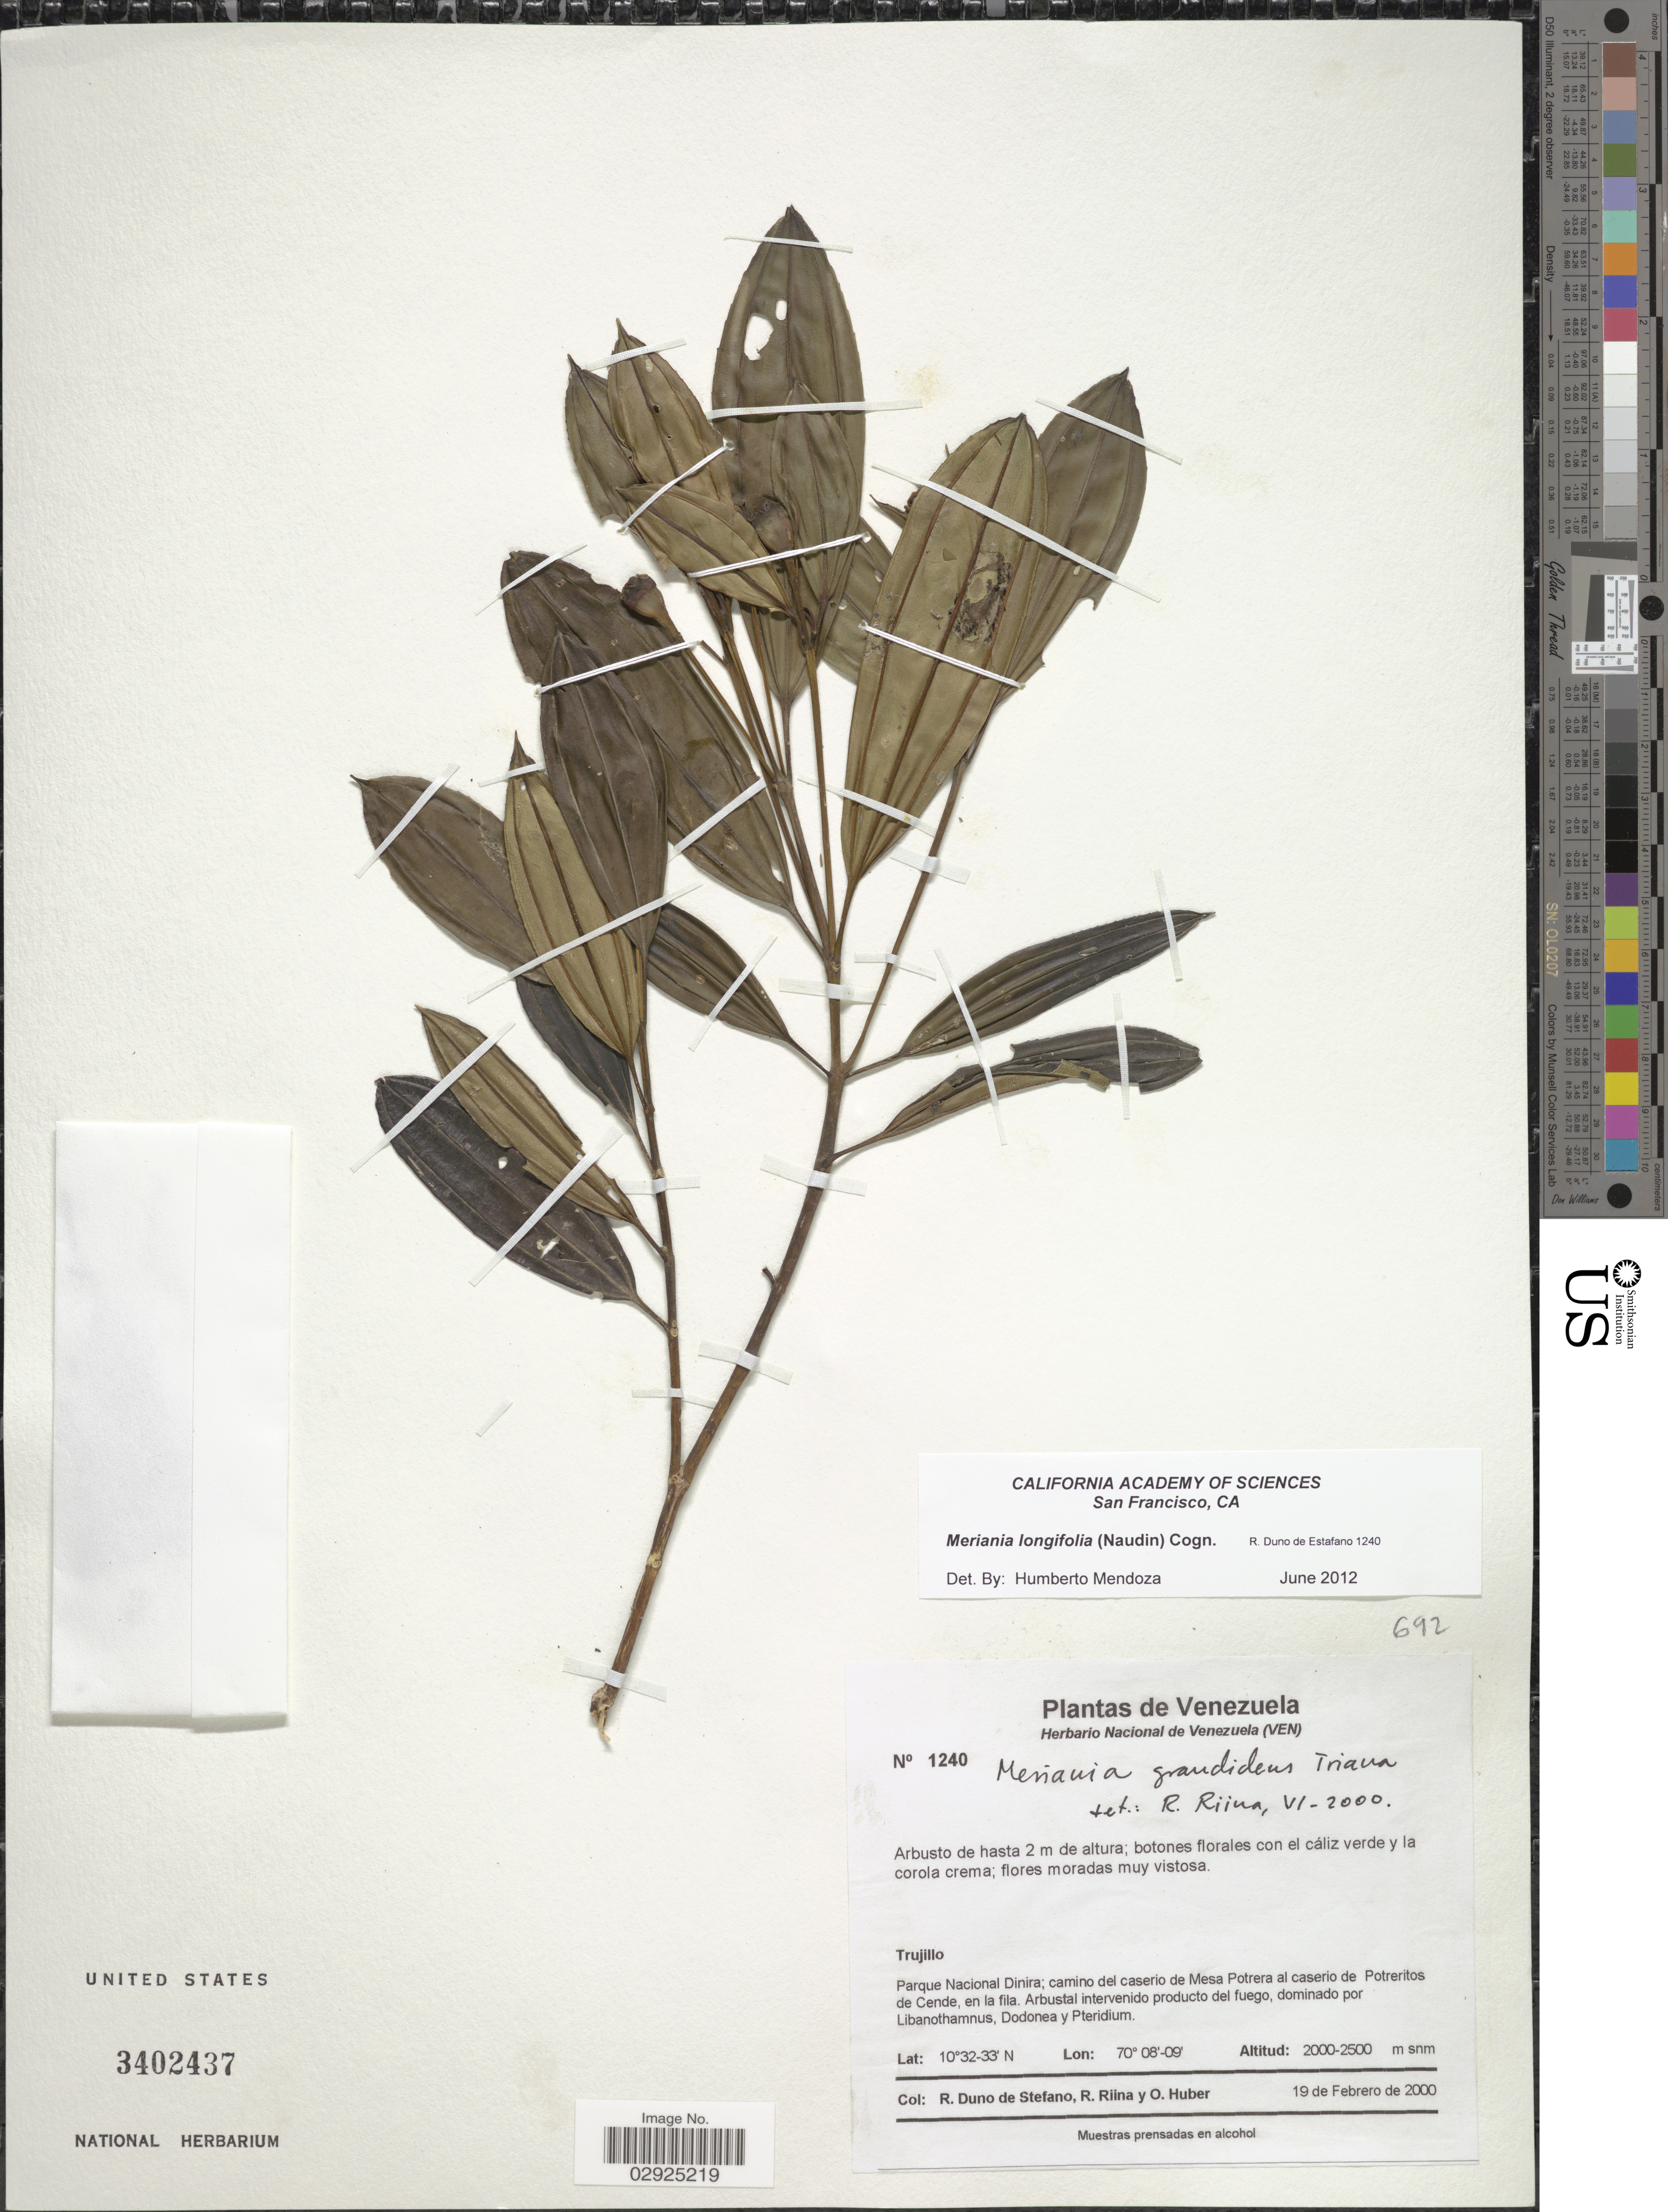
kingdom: Plantae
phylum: Tracheophyta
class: Magnoliopsida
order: Myrtales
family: Melastomataceae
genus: Meriania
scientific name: Meriania longifolia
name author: (Naudin) Cogn.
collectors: R. Duno de Stefano, R. Riina & O. Huber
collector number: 1240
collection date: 2000-02-19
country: Venezuela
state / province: Trujillo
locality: Parque Nacional Dinira; camino del caserio de Mesa Potrera al caserio de Potreritos de Cende, en la fila.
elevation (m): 2000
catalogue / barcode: US 3402437